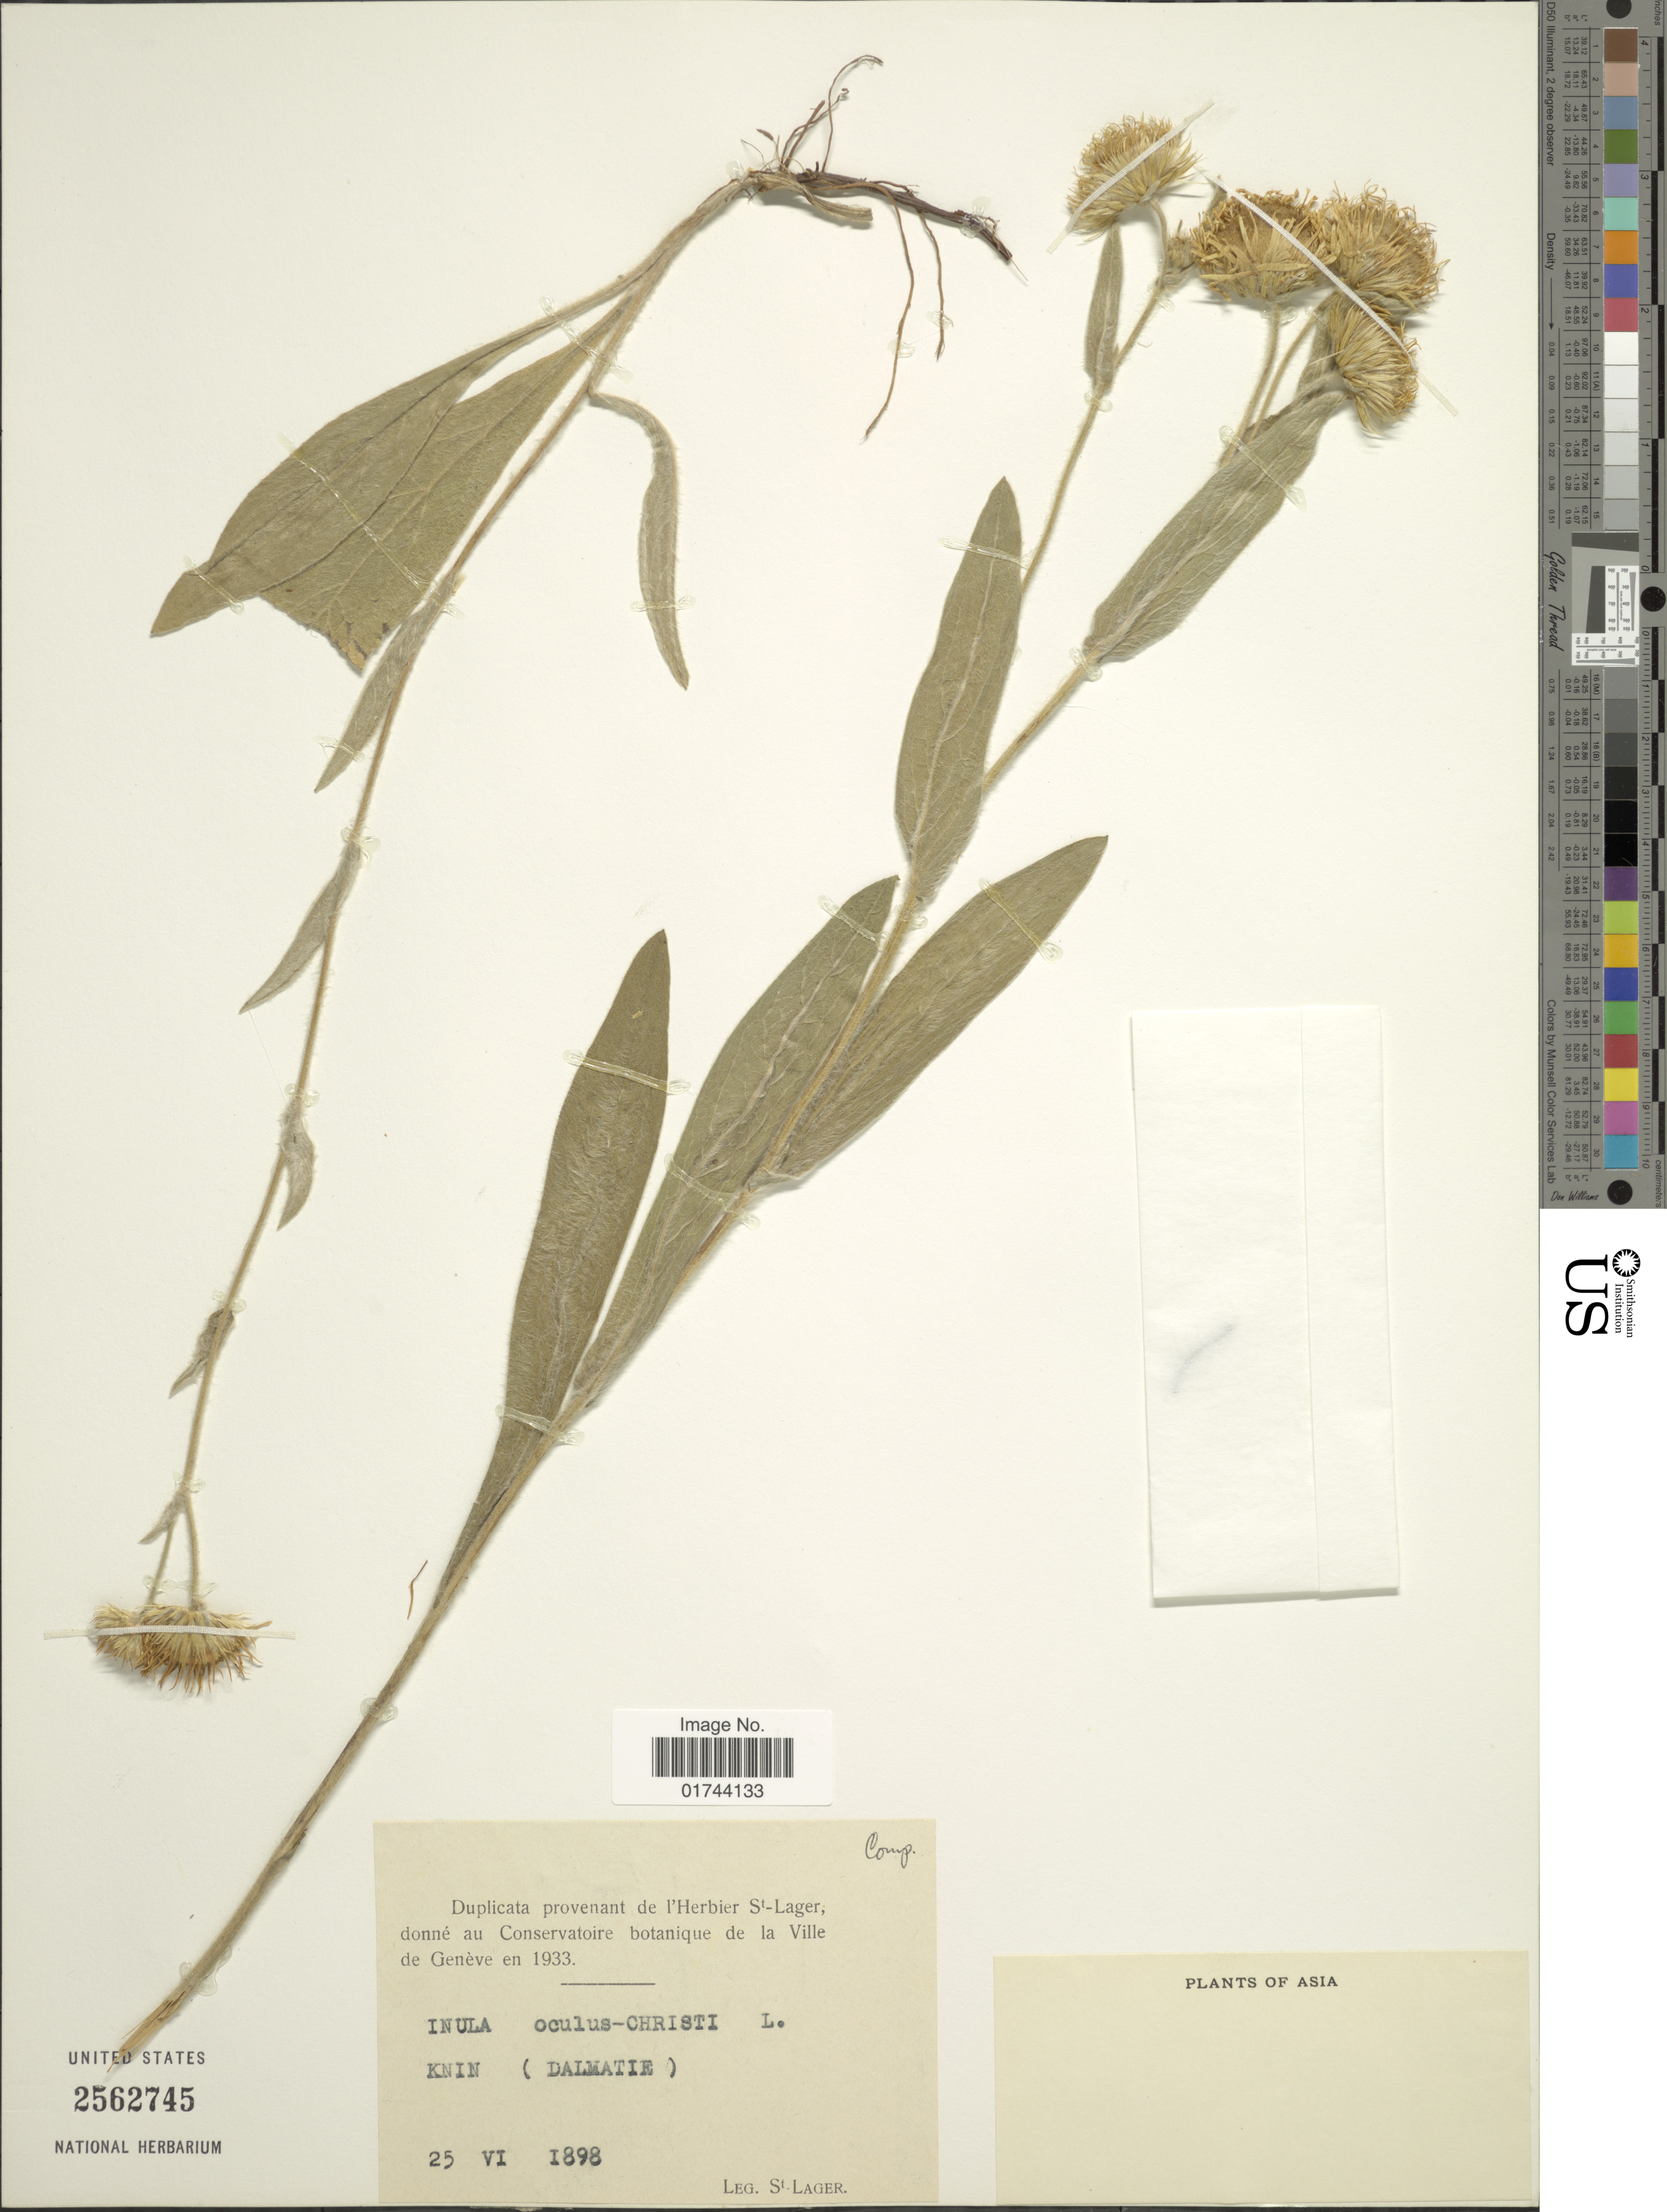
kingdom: Plantae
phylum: Tracheophyta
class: Magnoliopsida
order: Asterales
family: Asteraceae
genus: Inula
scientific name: Inula oculus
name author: Schrank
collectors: S. Lager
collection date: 1898-06-25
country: Croatia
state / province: Sibenik-Knin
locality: Knin (Dalmatie) Asia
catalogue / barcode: US 2562745